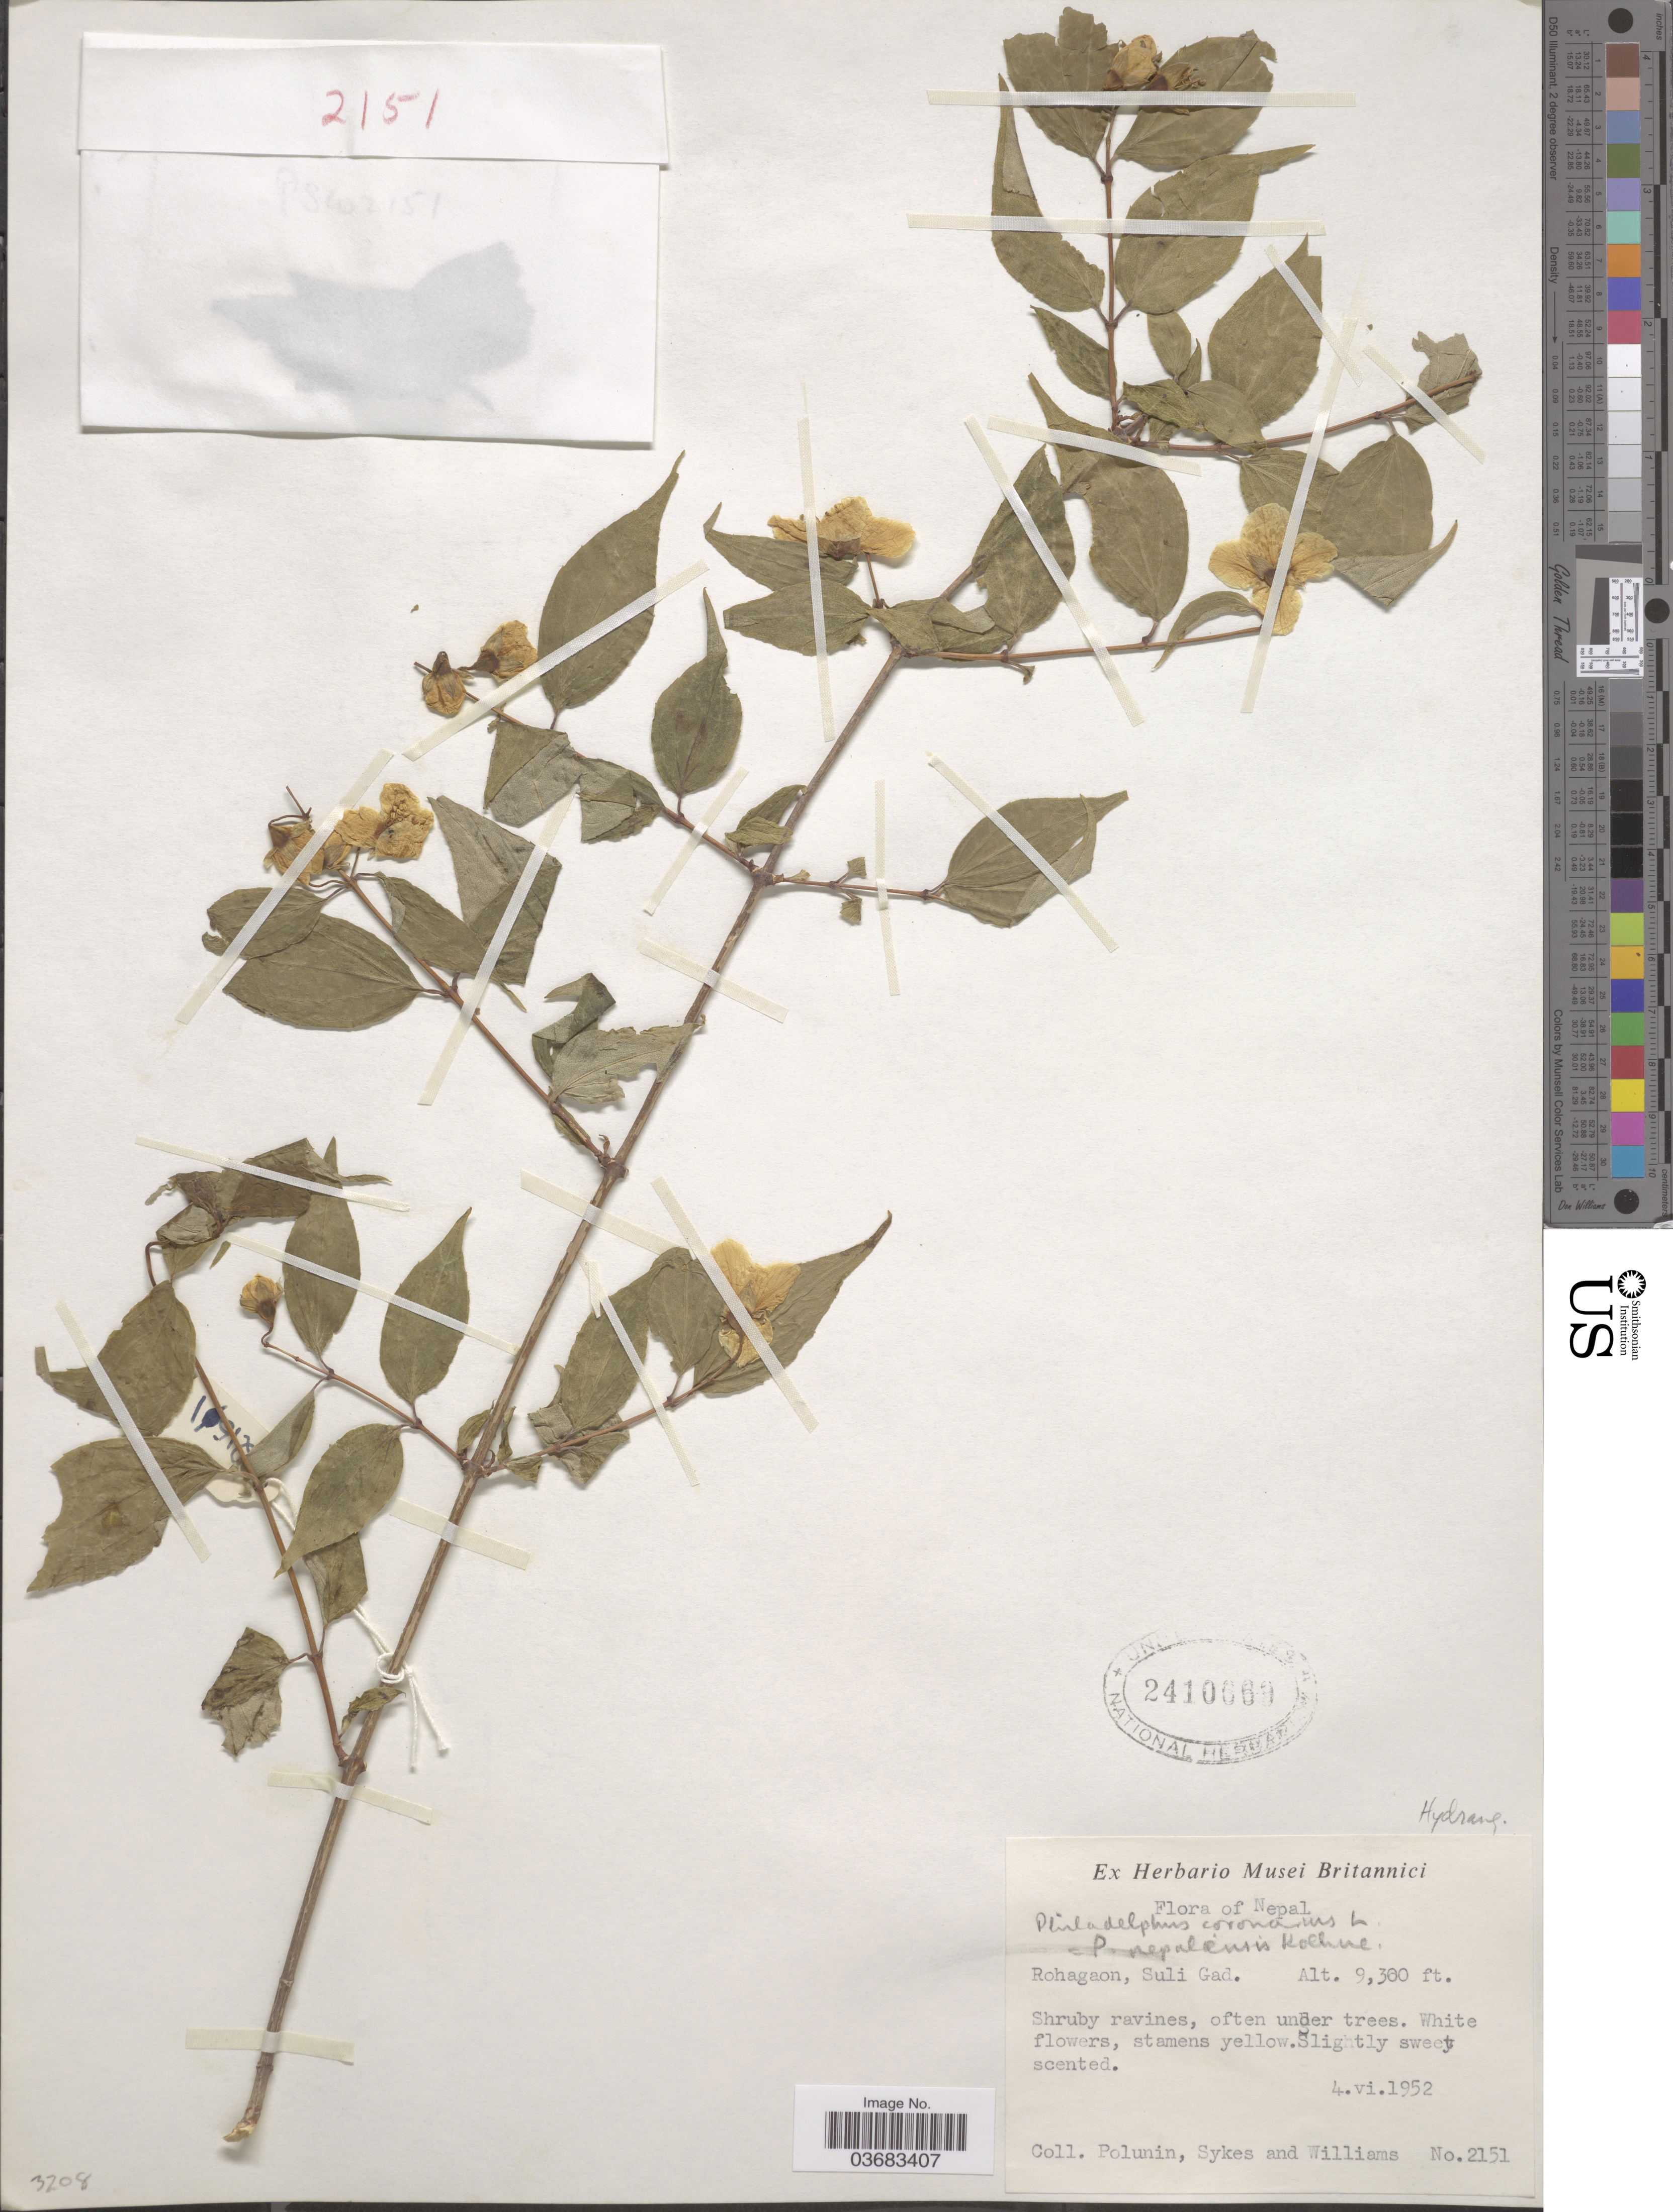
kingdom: Plantae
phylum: Tracheophyta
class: Magnoliopsida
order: Cornales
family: Hydrangeaceae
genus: Philadelphus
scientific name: Philadelphus nepalensis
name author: Koehne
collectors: Polunin, Sykes, -- & -- Williams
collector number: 2151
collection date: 1952-06-04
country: Nepal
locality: Rohagaon, Suli Gad.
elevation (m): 2835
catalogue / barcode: US 2410660